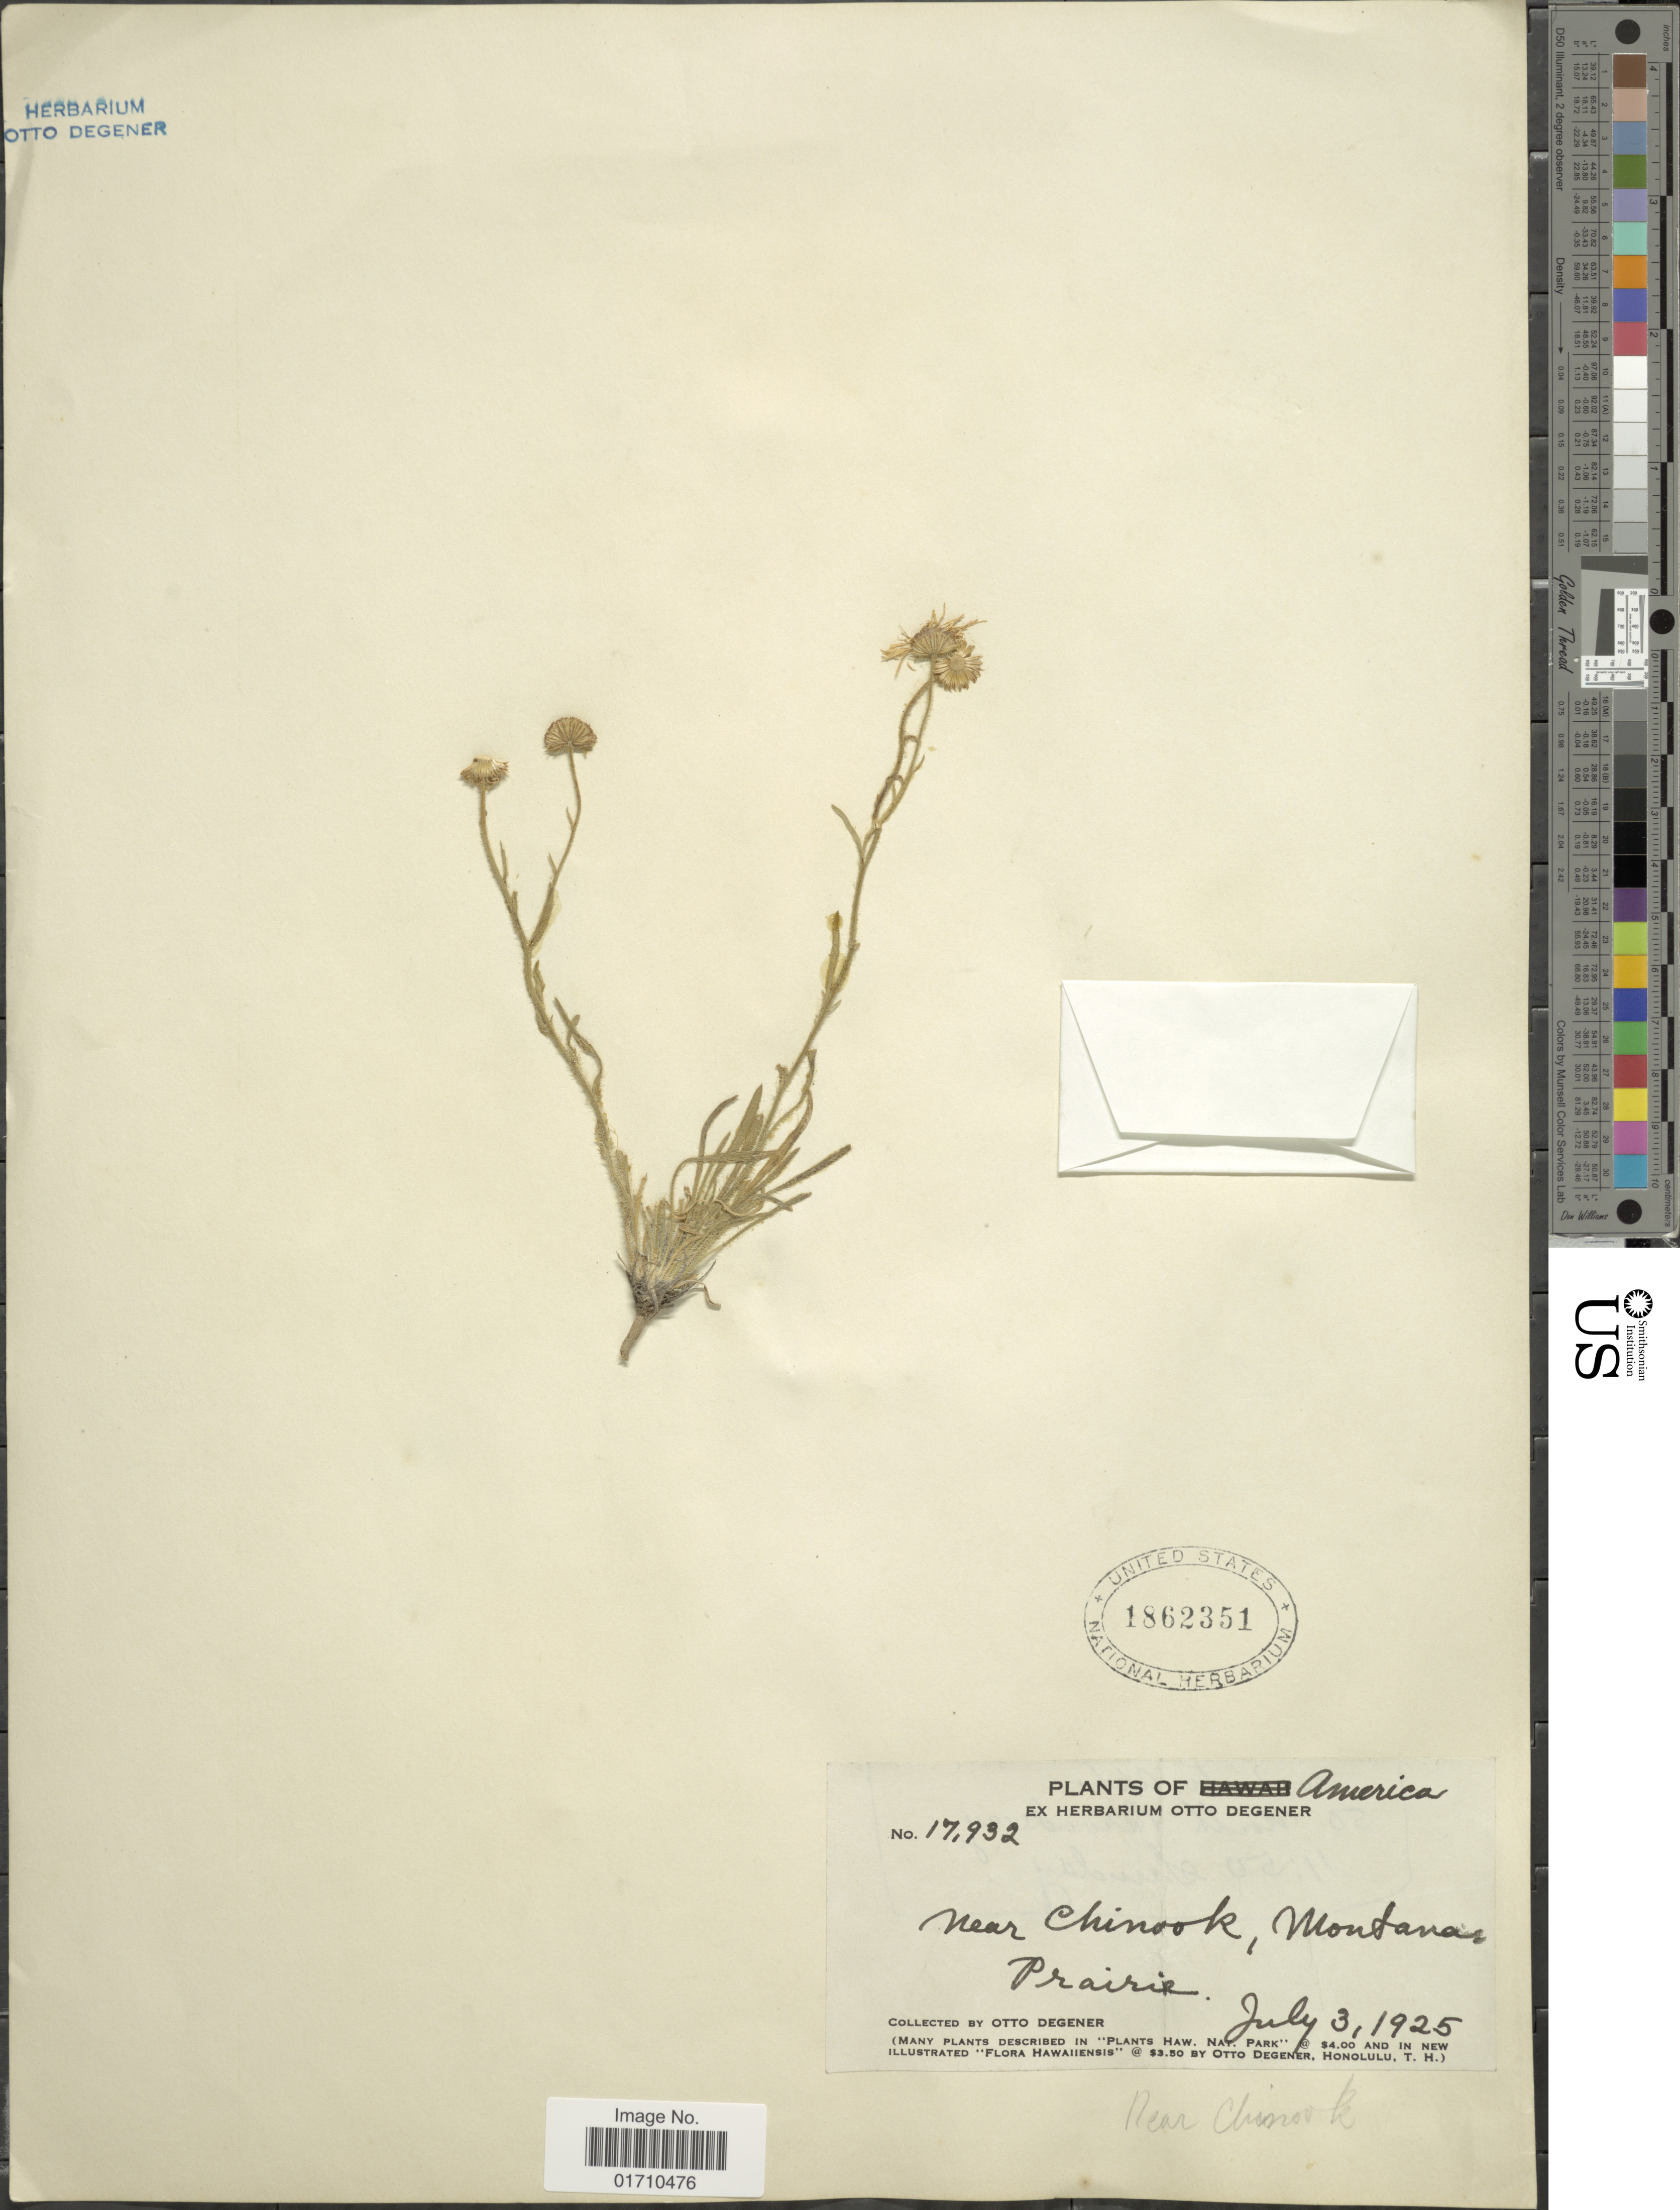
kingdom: Plantae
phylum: Tracheophyta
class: Magnoliopsida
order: Asterales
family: Asteraceae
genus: Erigeron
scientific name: Erigeron acris var. asteroides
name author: (Andrz.) DC.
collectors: O. Degener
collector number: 17932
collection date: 1925-07-03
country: United States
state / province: Montana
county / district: Blaine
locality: Near Chinook, prairie.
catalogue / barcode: US 1862351